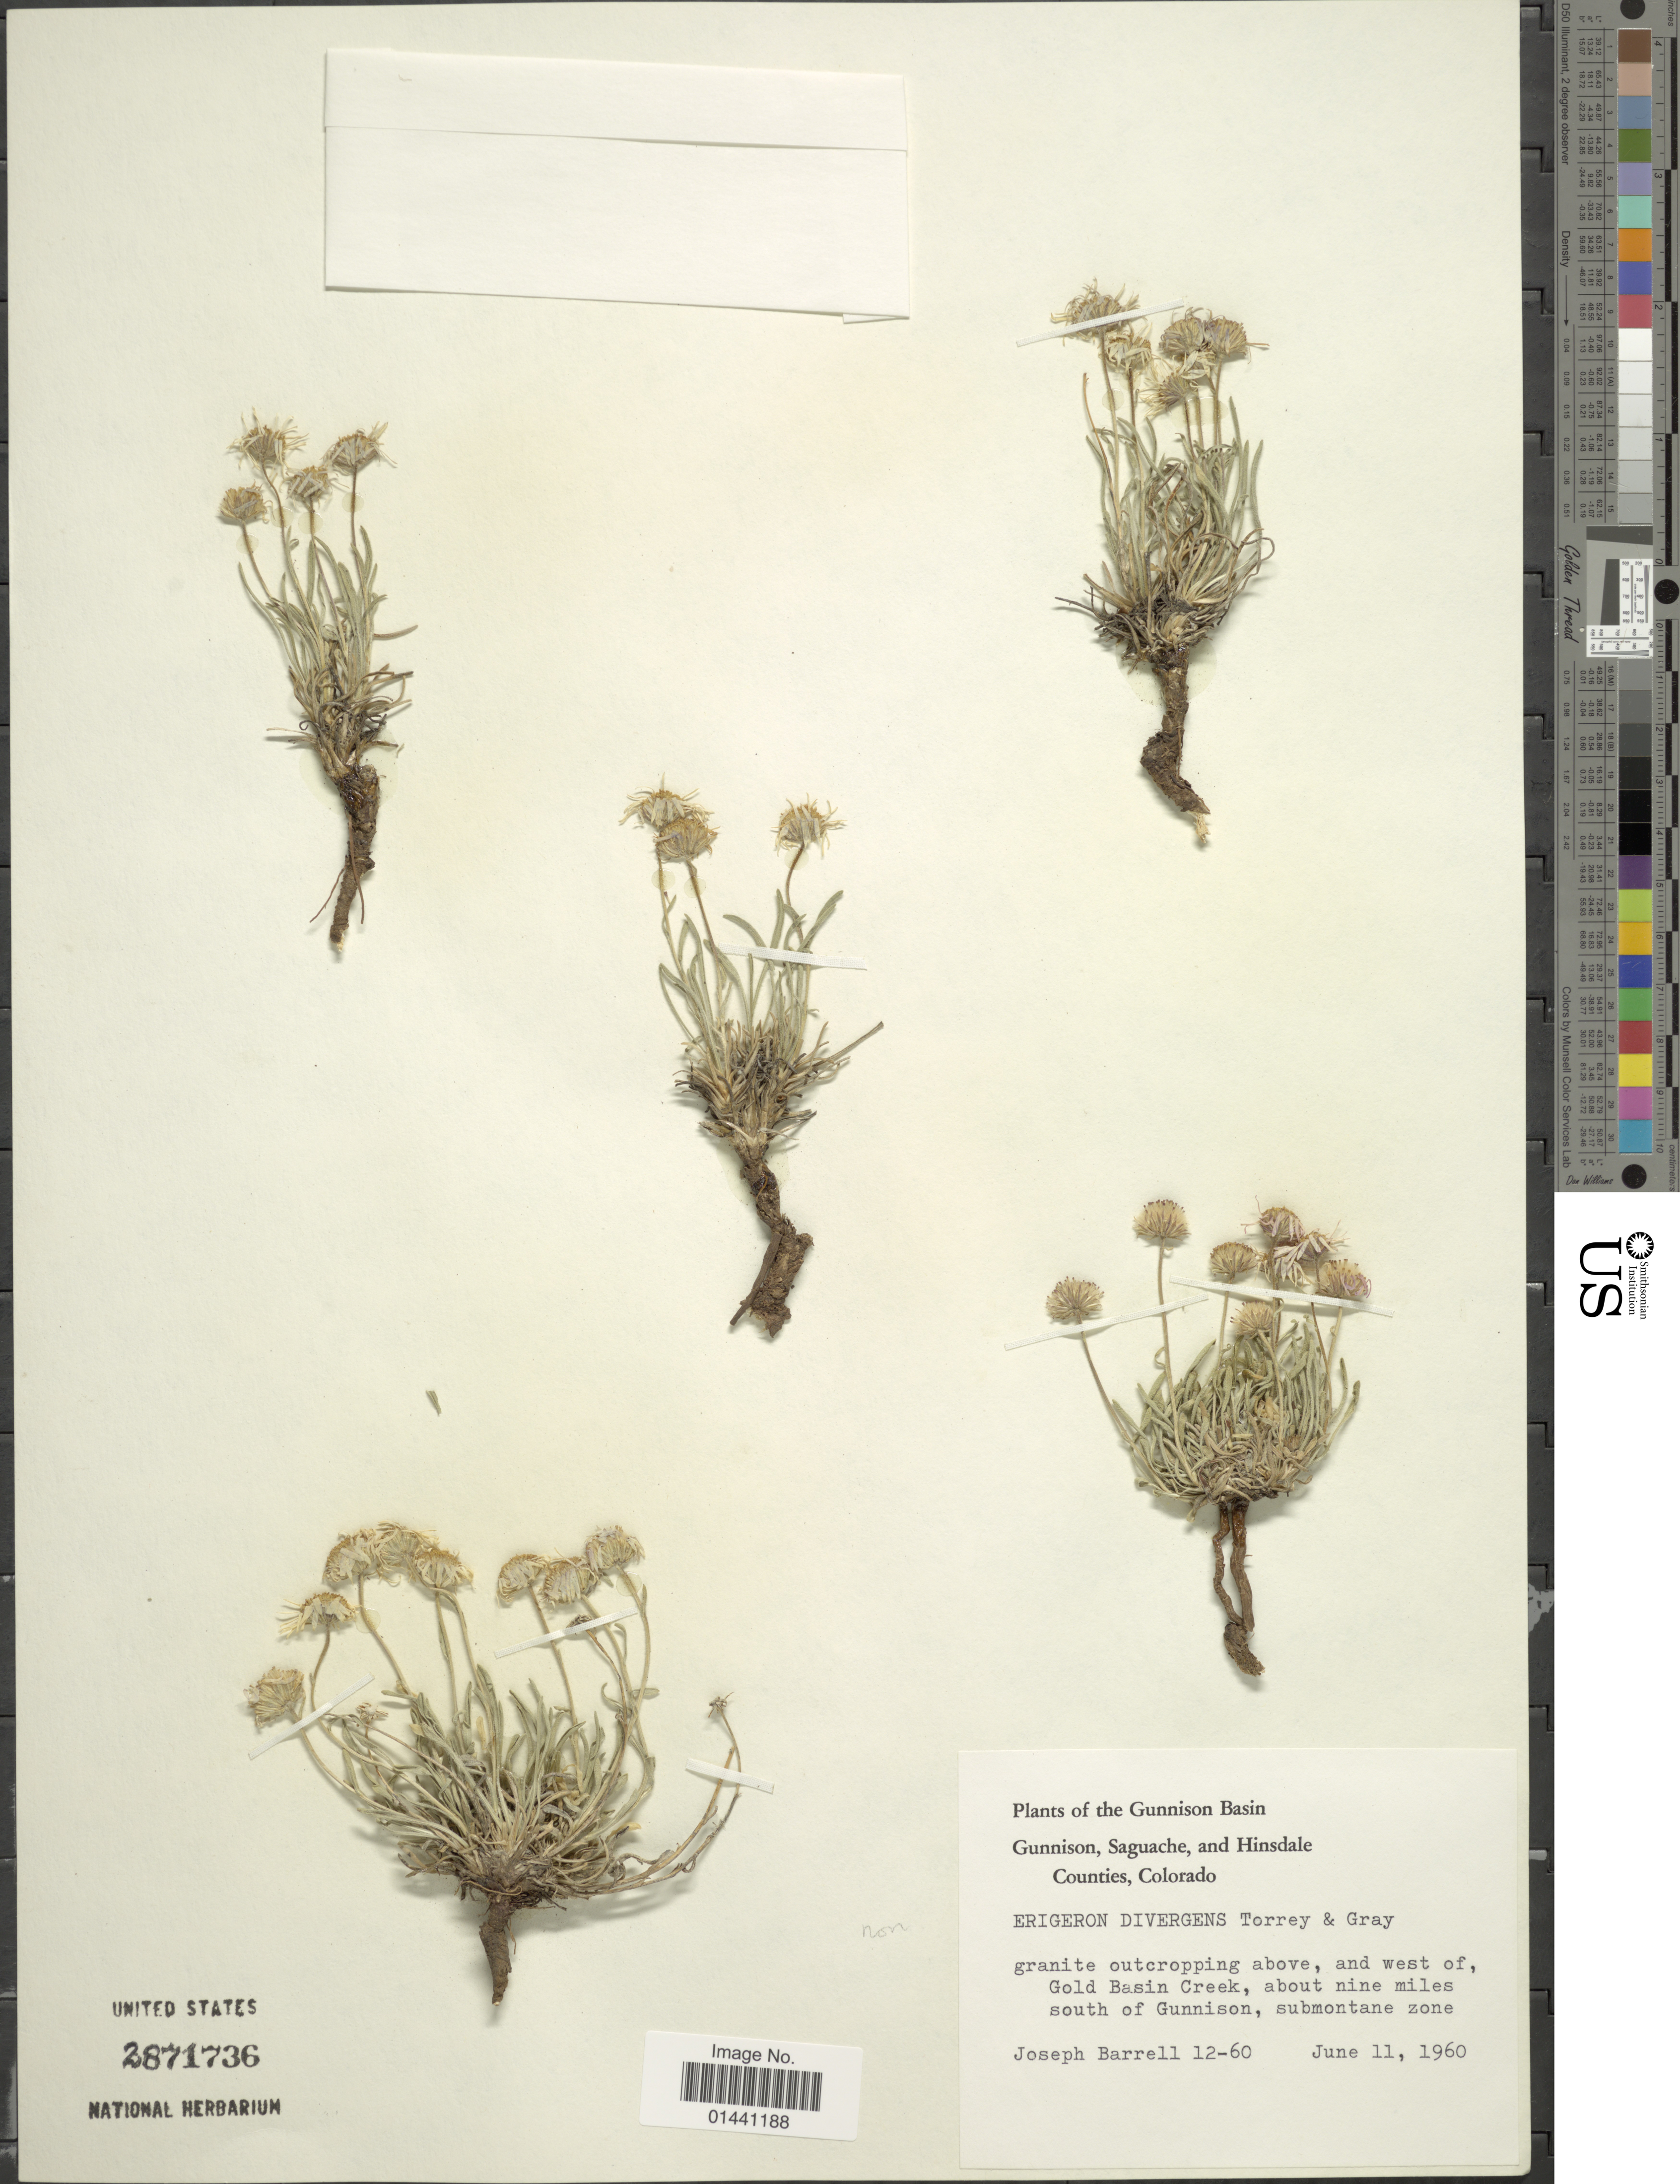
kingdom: Plantae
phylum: Tracheophyta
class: Magnoliopsida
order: Asterales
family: Asteraceae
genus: Erigeron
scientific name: Erigeron sp.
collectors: J. Barrell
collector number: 12-60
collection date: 1960-06-11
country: United States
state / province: Colorado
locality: Gunnison Basin, Gunnison, Saguache, and Hinsdale Counties, granite outcropping above, and west of Gold Basin Creek, about nine miles south of Gunnison, submontane zone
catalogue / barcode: US 2871736